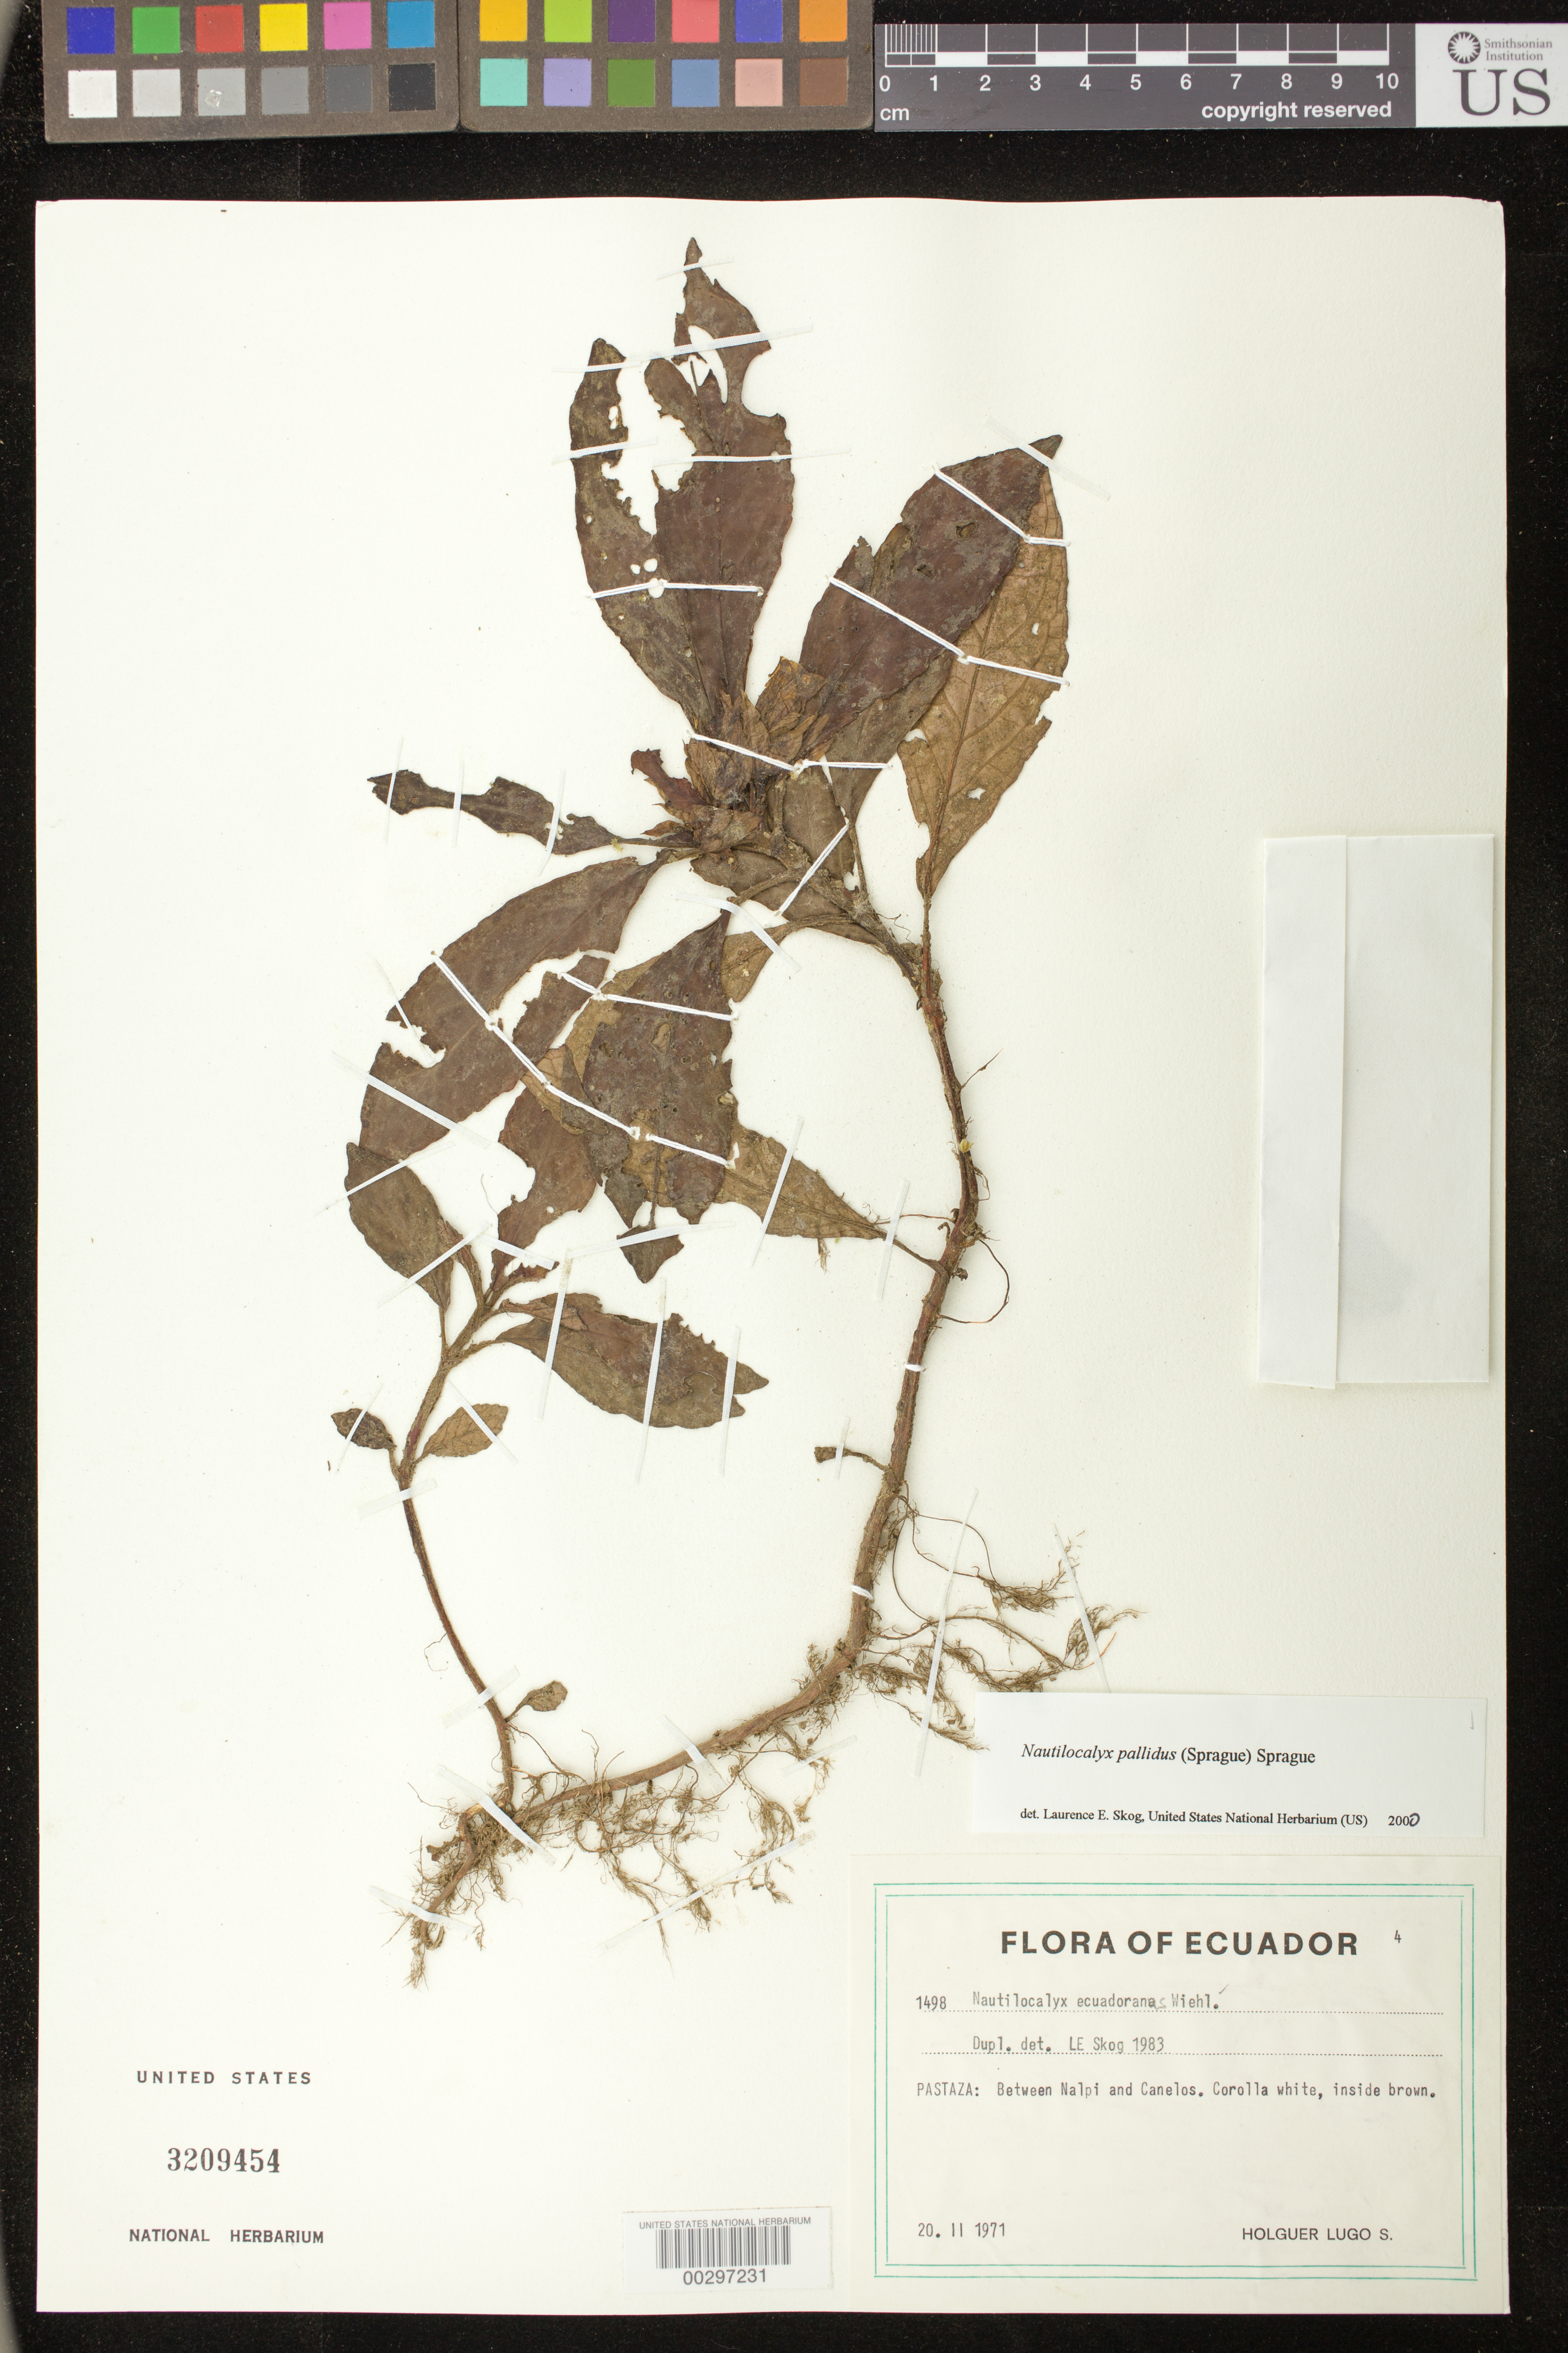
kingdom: Plantae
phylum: Tracheophyta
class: Magnoliopsida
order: Lamiales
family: Gesneriaceae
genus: Nautilocalyx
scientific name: Nautilocalyx pallidus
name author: (Sprague) C. Sprague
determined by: Skog, Laurence E.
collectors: H. Lugo S.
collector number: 1498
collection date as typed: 20 Feb 1971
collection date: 1971-02-20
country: Ecuador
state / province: Pastaza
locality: Between Nalpi and Canelos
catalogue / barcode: US 3209454